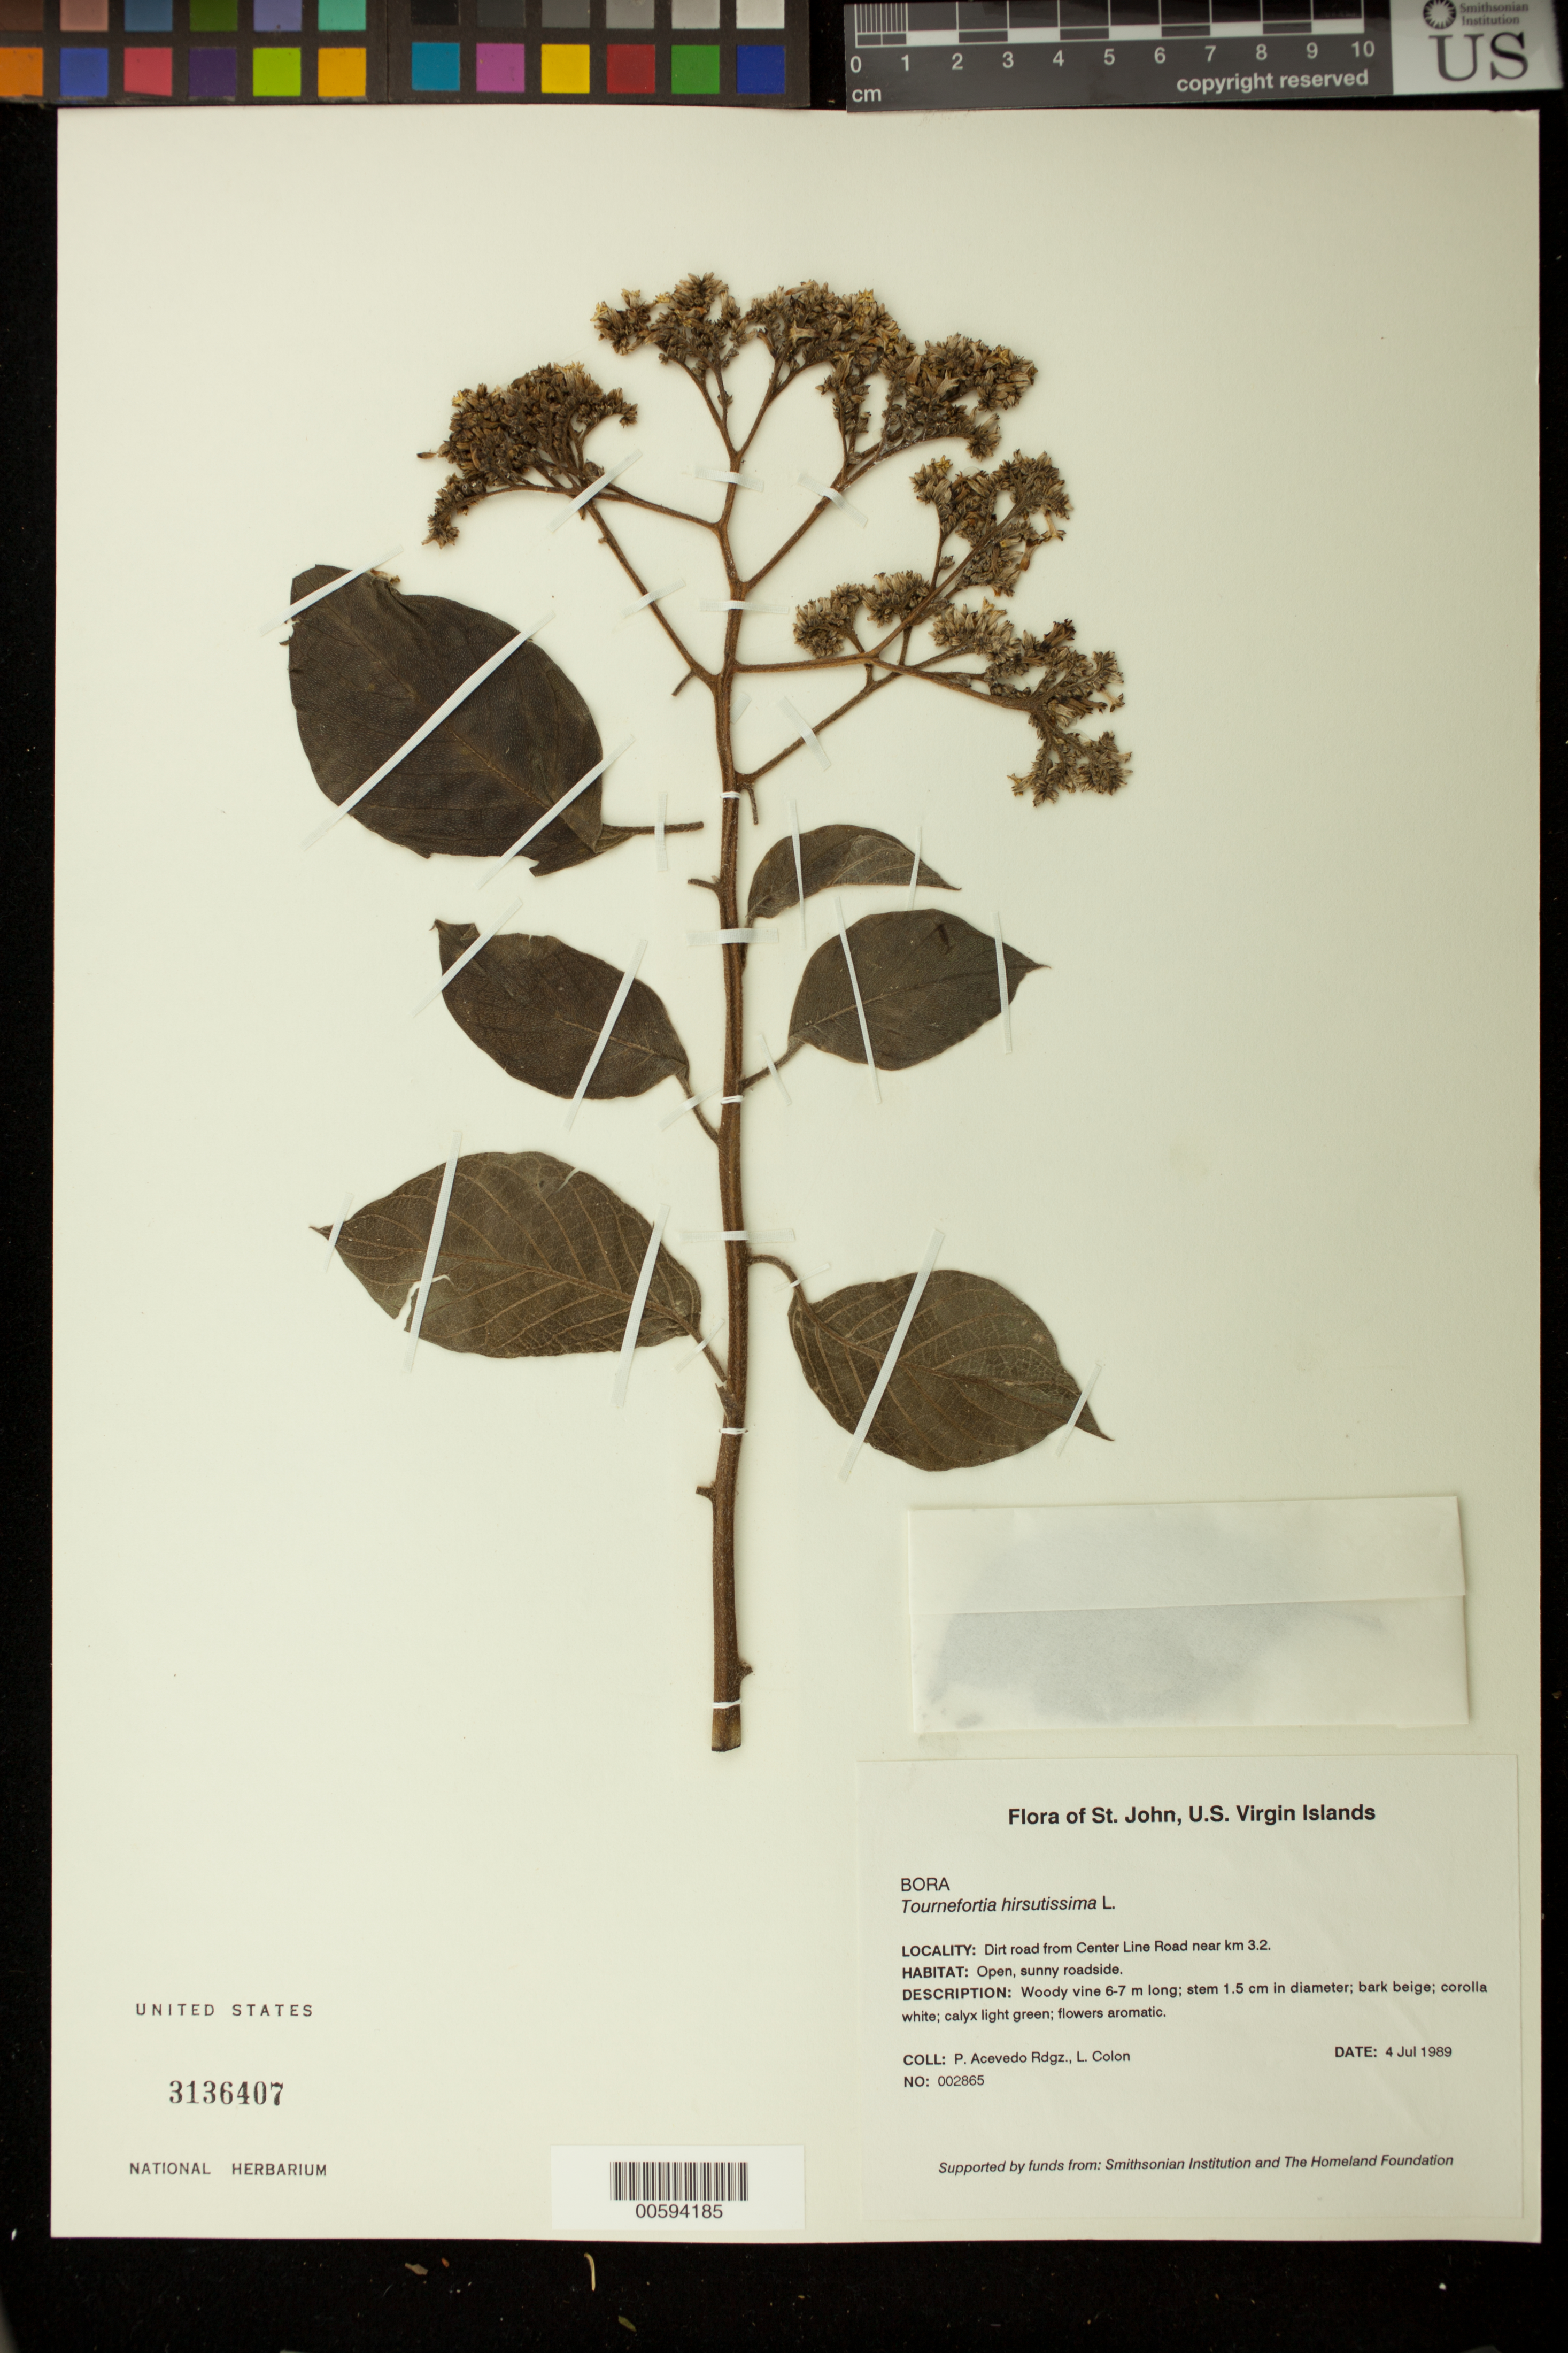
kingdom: Plantae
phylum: Tracheophyta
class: Magnoliopsida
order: Boraginales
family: Heliotropiaceae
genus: Tournefortia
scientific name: Tournefortia hirsutissima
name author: L.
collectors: P. Acevedo-Rodr. & L. Colon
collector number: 2865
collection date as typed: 04 Jul 1989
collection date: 1989-07-04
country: U.S. Virgin Islands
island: St. John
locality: Cruz Bay Quarter, dirt road from Center Line Road near km 3.2, toward northern shore.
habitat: Open, sunny roadside.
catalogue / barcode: US 3136407